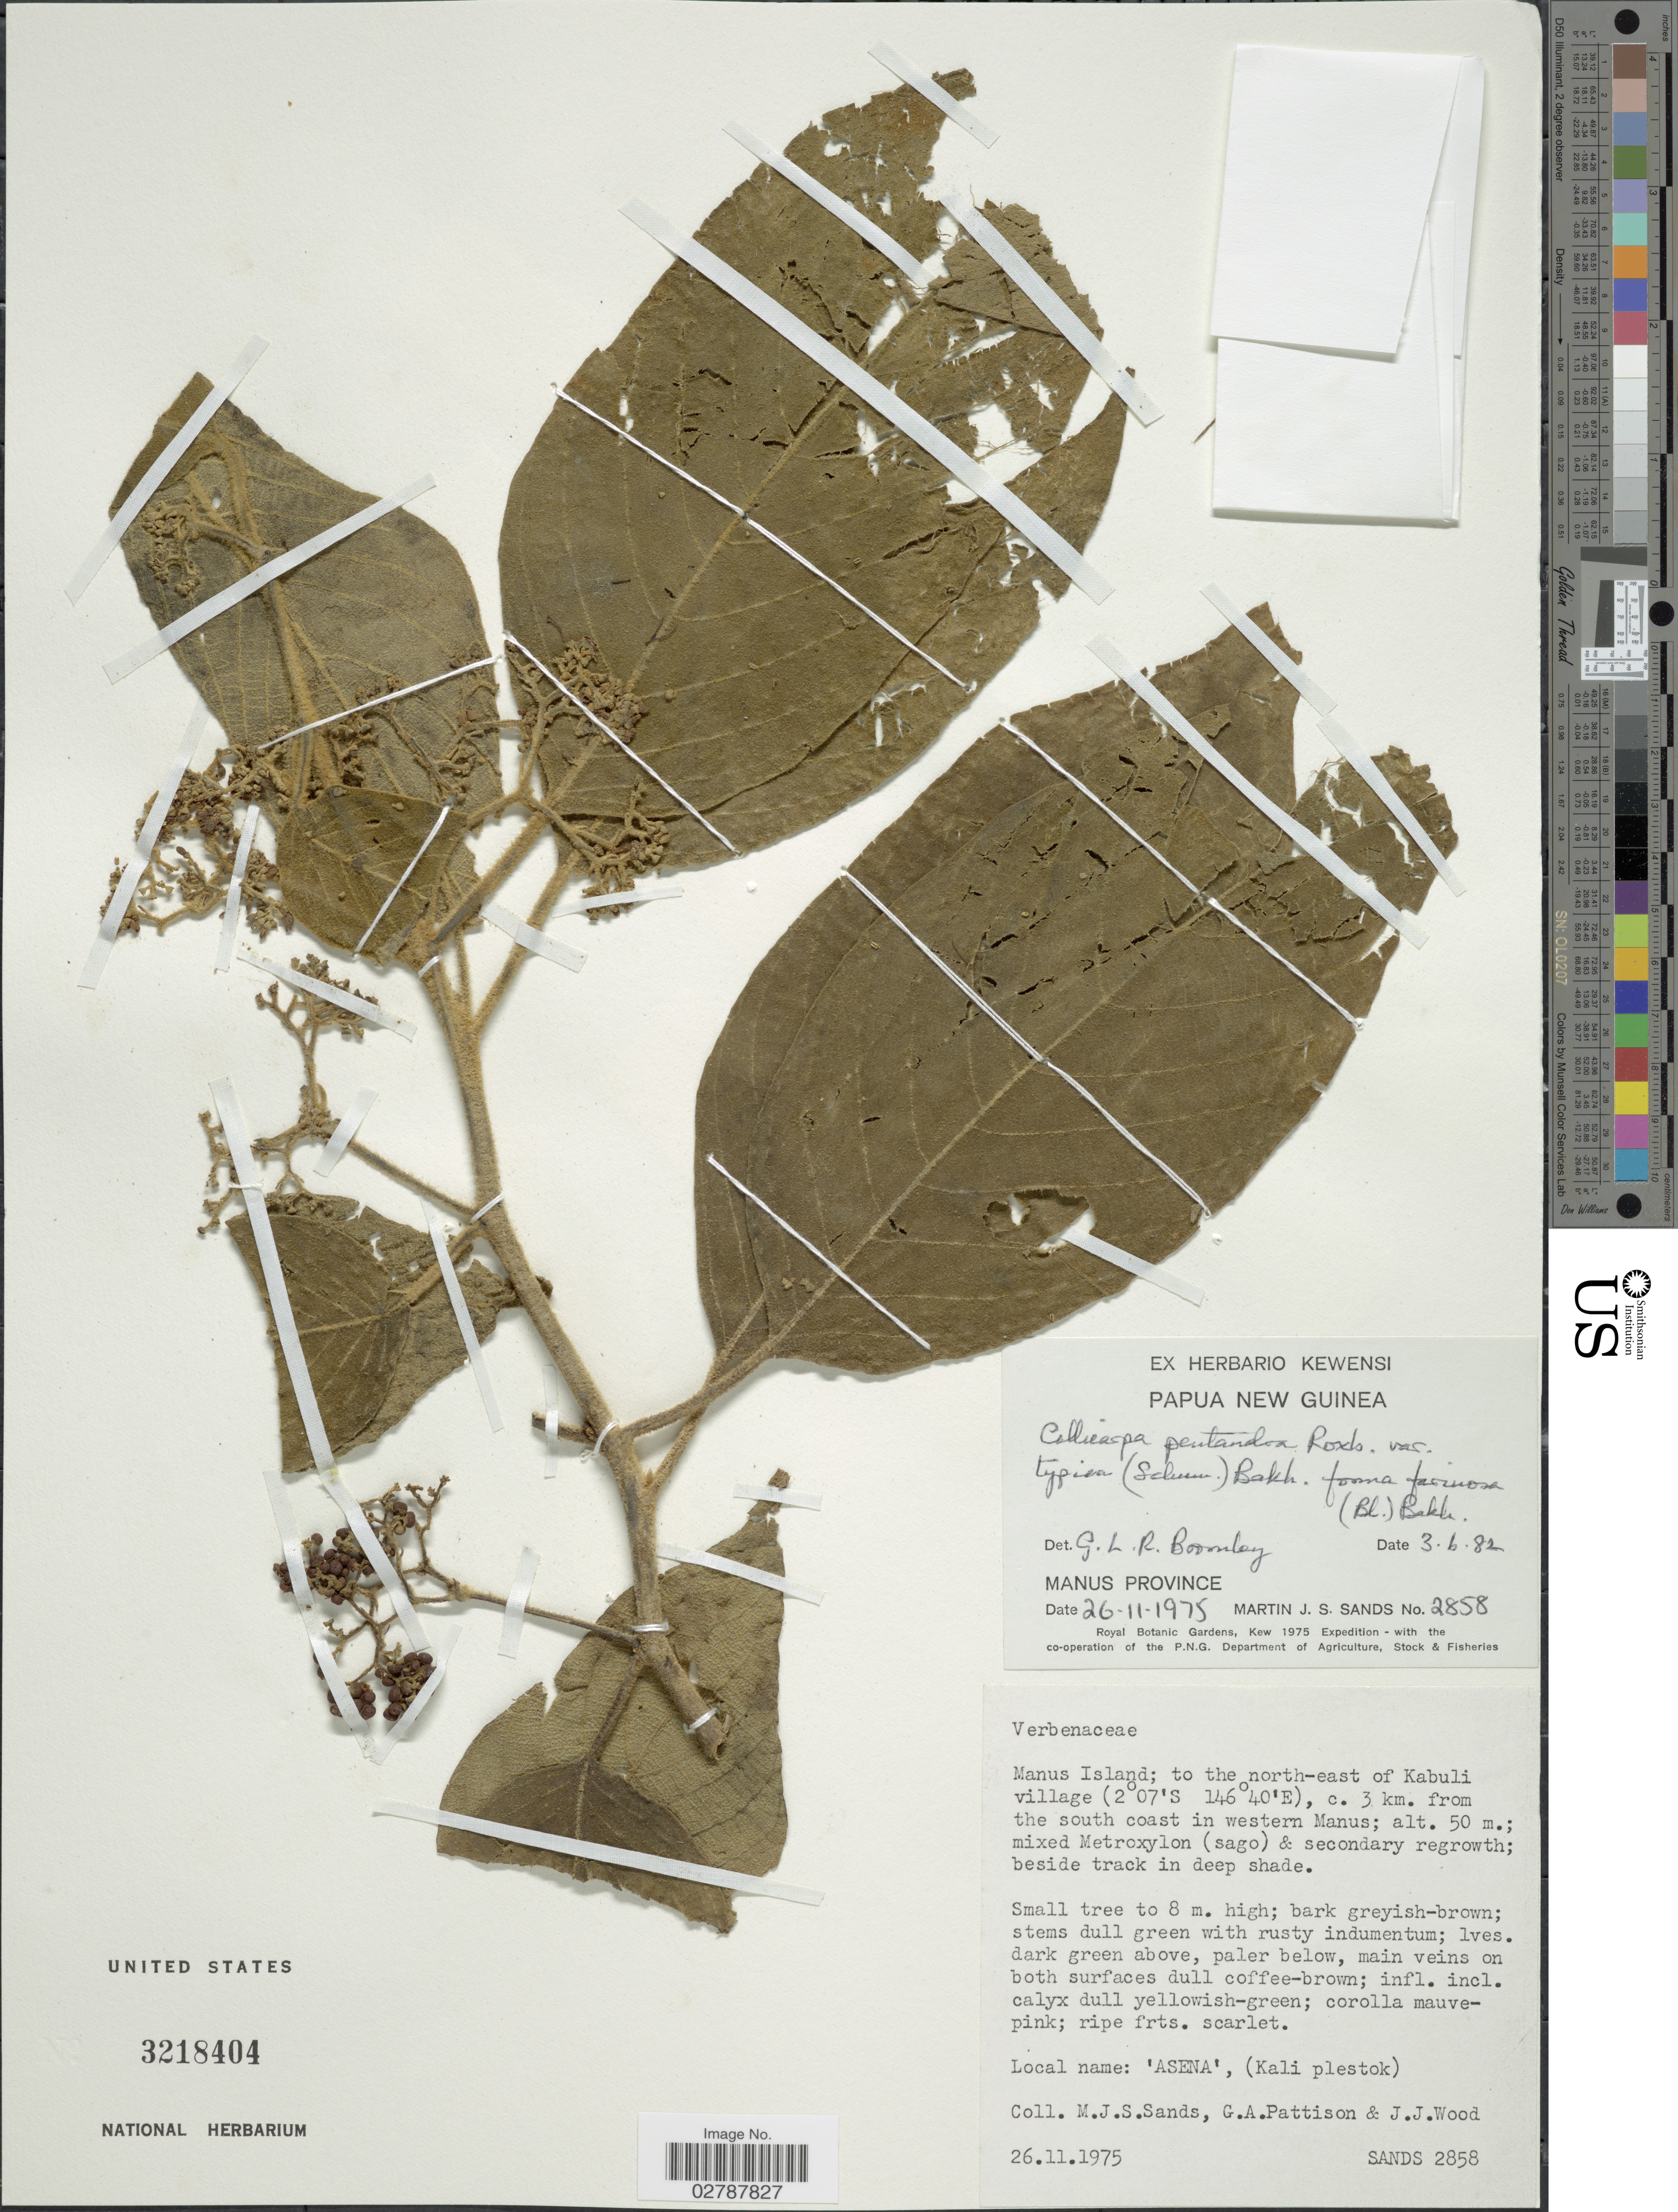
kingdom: Plantae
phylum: Tracheophyta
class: Magnoliopsida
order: Lamiales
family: Lamiaceae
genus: Callicarpa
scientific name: Callicarpa pentandra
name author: Roxb.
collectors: M. Sands, G. Pattison & J. Wood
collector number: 2858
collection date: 1975-11-26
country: Papua New Guinea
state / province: Manus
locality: Manus Island; to the north-east of Kabuli village, c. 3 km. from the south coast in western Manus.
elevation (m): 50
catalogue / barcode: US 3218404